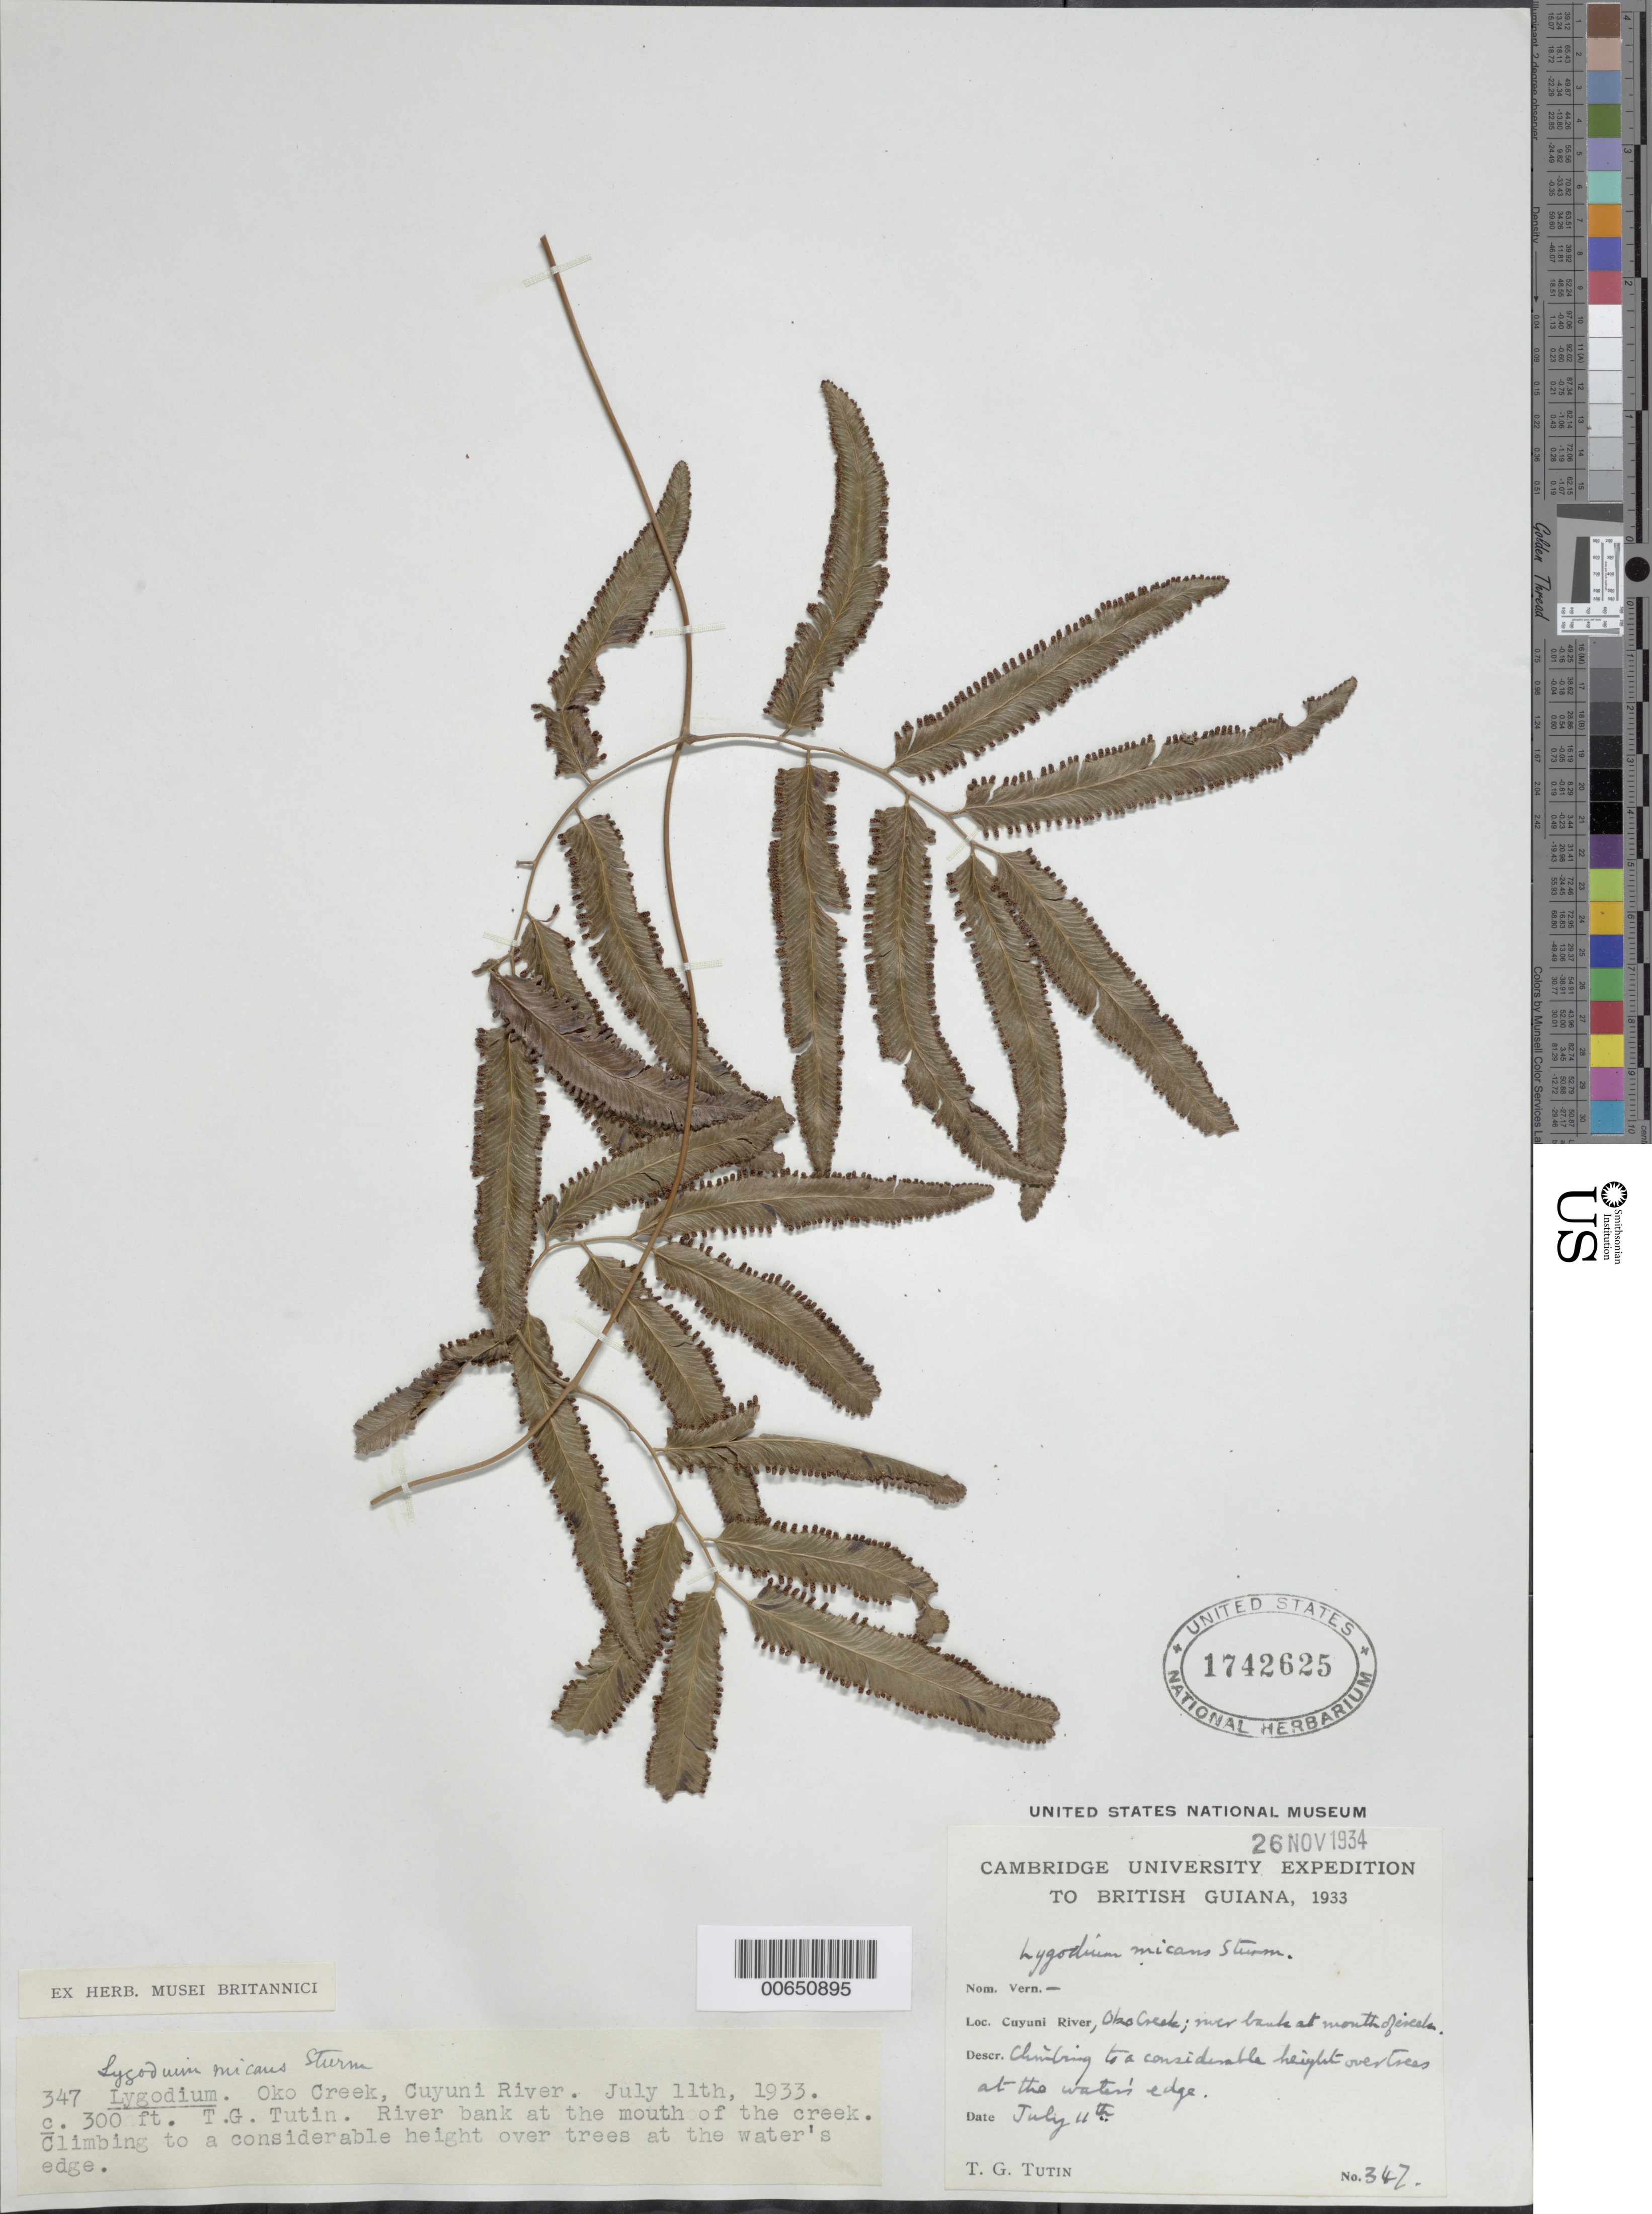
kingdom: Plantae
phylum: Tracheophyta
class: Polypodiopsida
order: Schizaeales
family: Lygodiaceae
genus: Lygodium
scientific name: Lygodium volubile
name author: Sw.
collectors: T. G. Tutin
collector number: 347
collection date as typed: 11-Jul-33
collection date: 1933-07-11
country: Guyana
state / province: Cuyuni-Mazaruni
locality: Oko Creek, Cuyuni R.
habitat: River bank at mouth of creek.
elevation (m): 91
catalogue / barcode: US 1742625